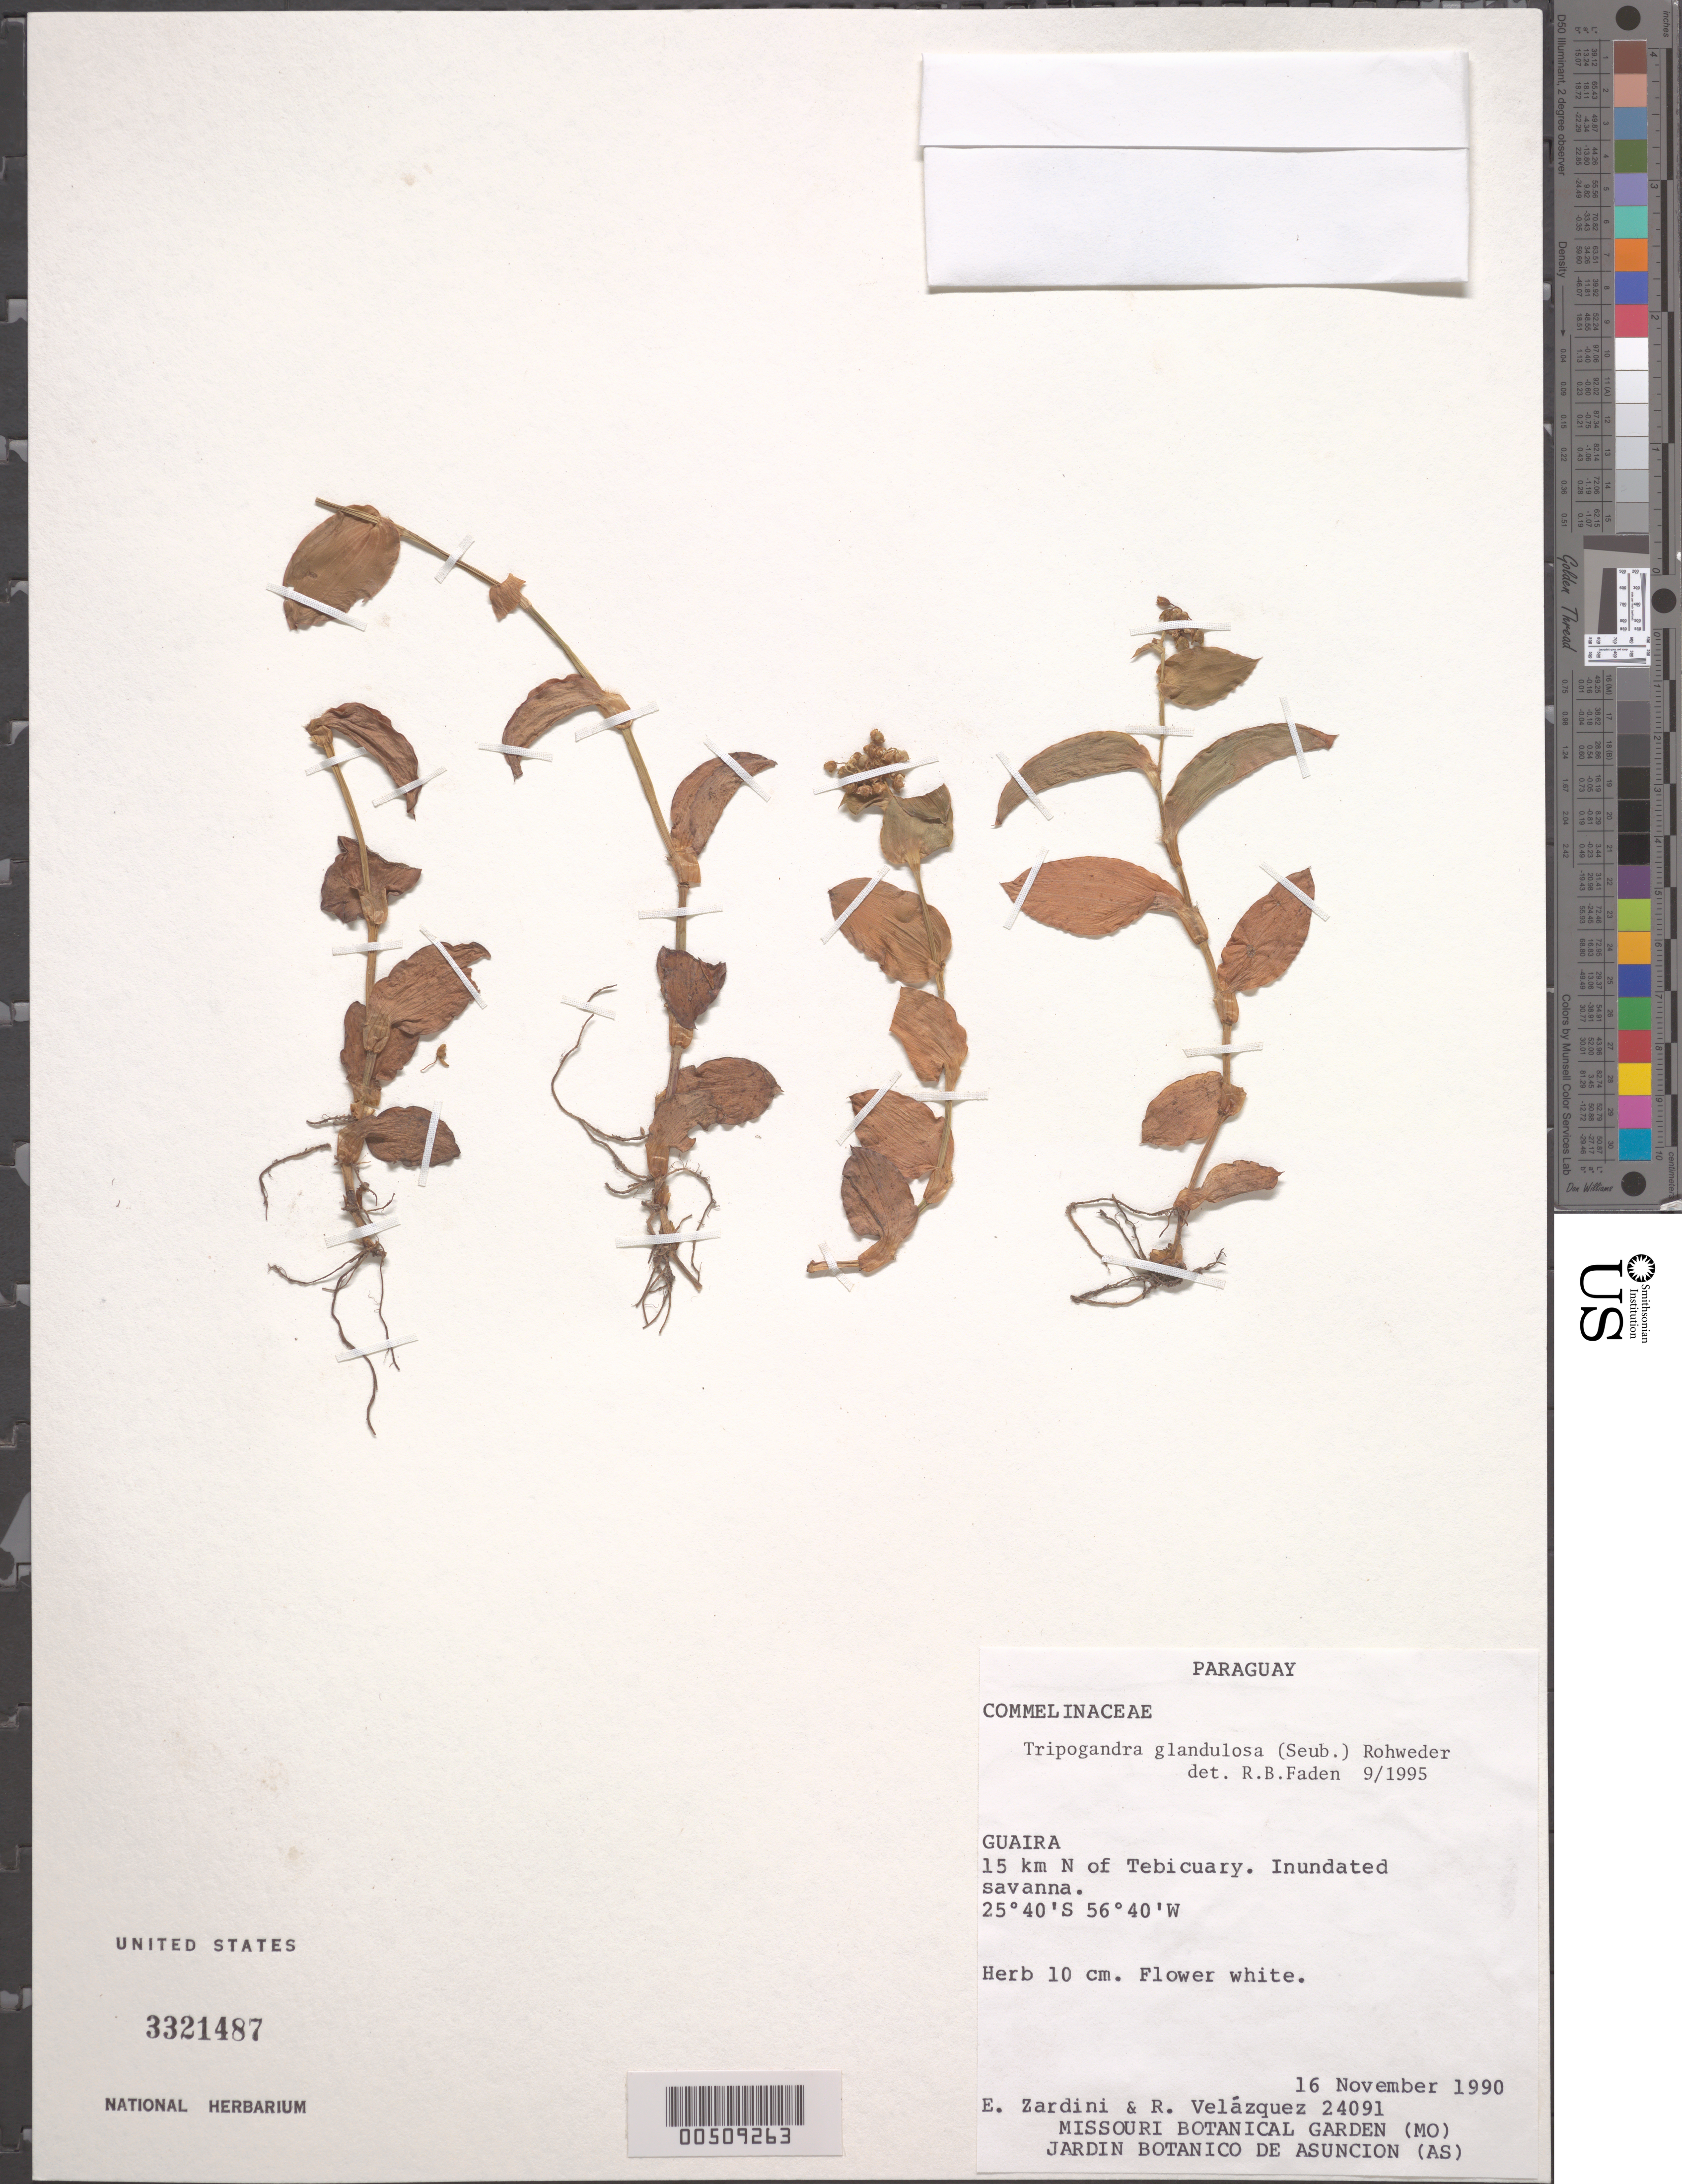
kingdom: Plantae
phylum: Tracheophyta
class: Liliopsida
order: Commelinales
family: Commelinaceae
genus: Tripogandra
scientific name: Tripogandra glandulosa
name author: (Seub.) Rohweder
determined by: Faden, Robert B., (US), Smithsonian Institution - National Museum of Natural History (UNITED STATES)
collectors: E. M. Zardini & R. Velasquez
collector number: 24091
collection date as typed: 16 Nov 1990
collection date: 1990-11-16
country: Paraguay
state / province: Guairá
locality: N of tebicuary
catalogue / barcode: US 3321487